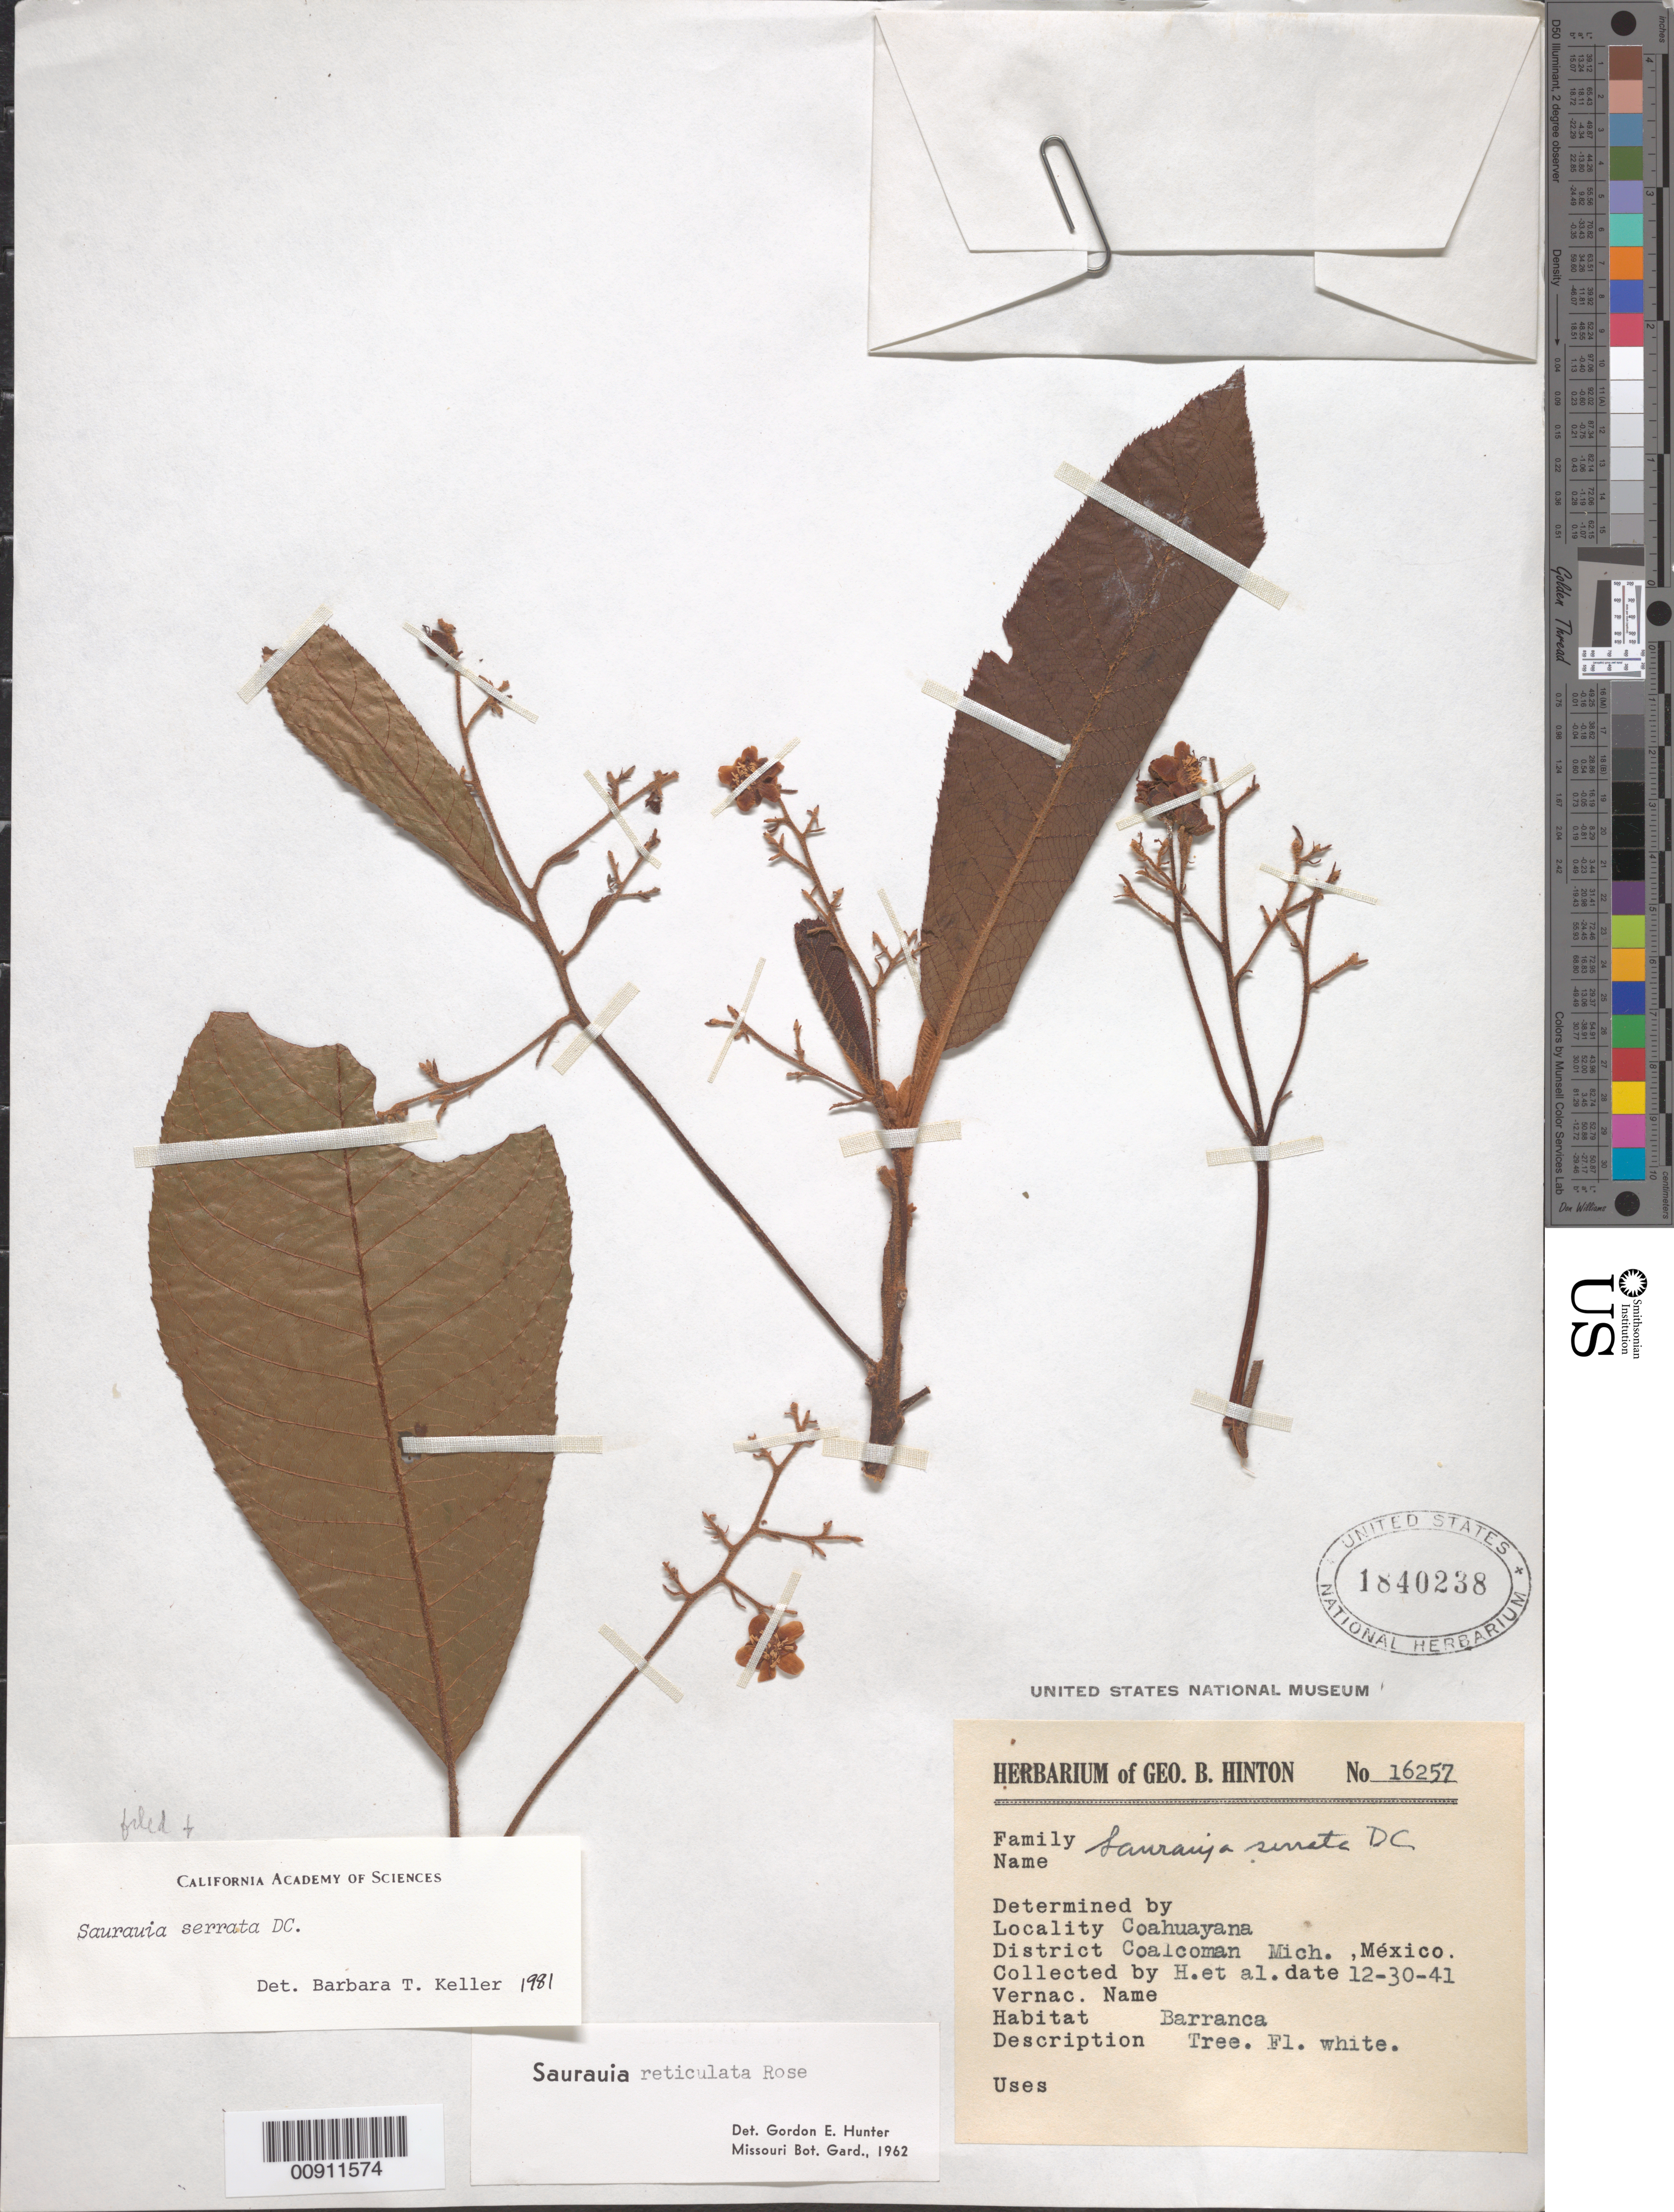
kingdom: Plantae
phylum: Tracheophyta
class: Magnoliopsida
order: Ericales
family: Actinidiaceae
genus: Saurauia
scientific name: Saurauia serrata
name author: DC.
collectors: G. B. Hinton & et al.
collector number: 16257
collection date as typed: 30 Dec 1941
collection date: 1941-12-30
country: Mexico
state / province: Michoacán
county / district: Coalcomán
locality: Coahuayana, District Coalcomán, Michoacán.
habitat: Barranca.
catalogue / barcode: US 1840238